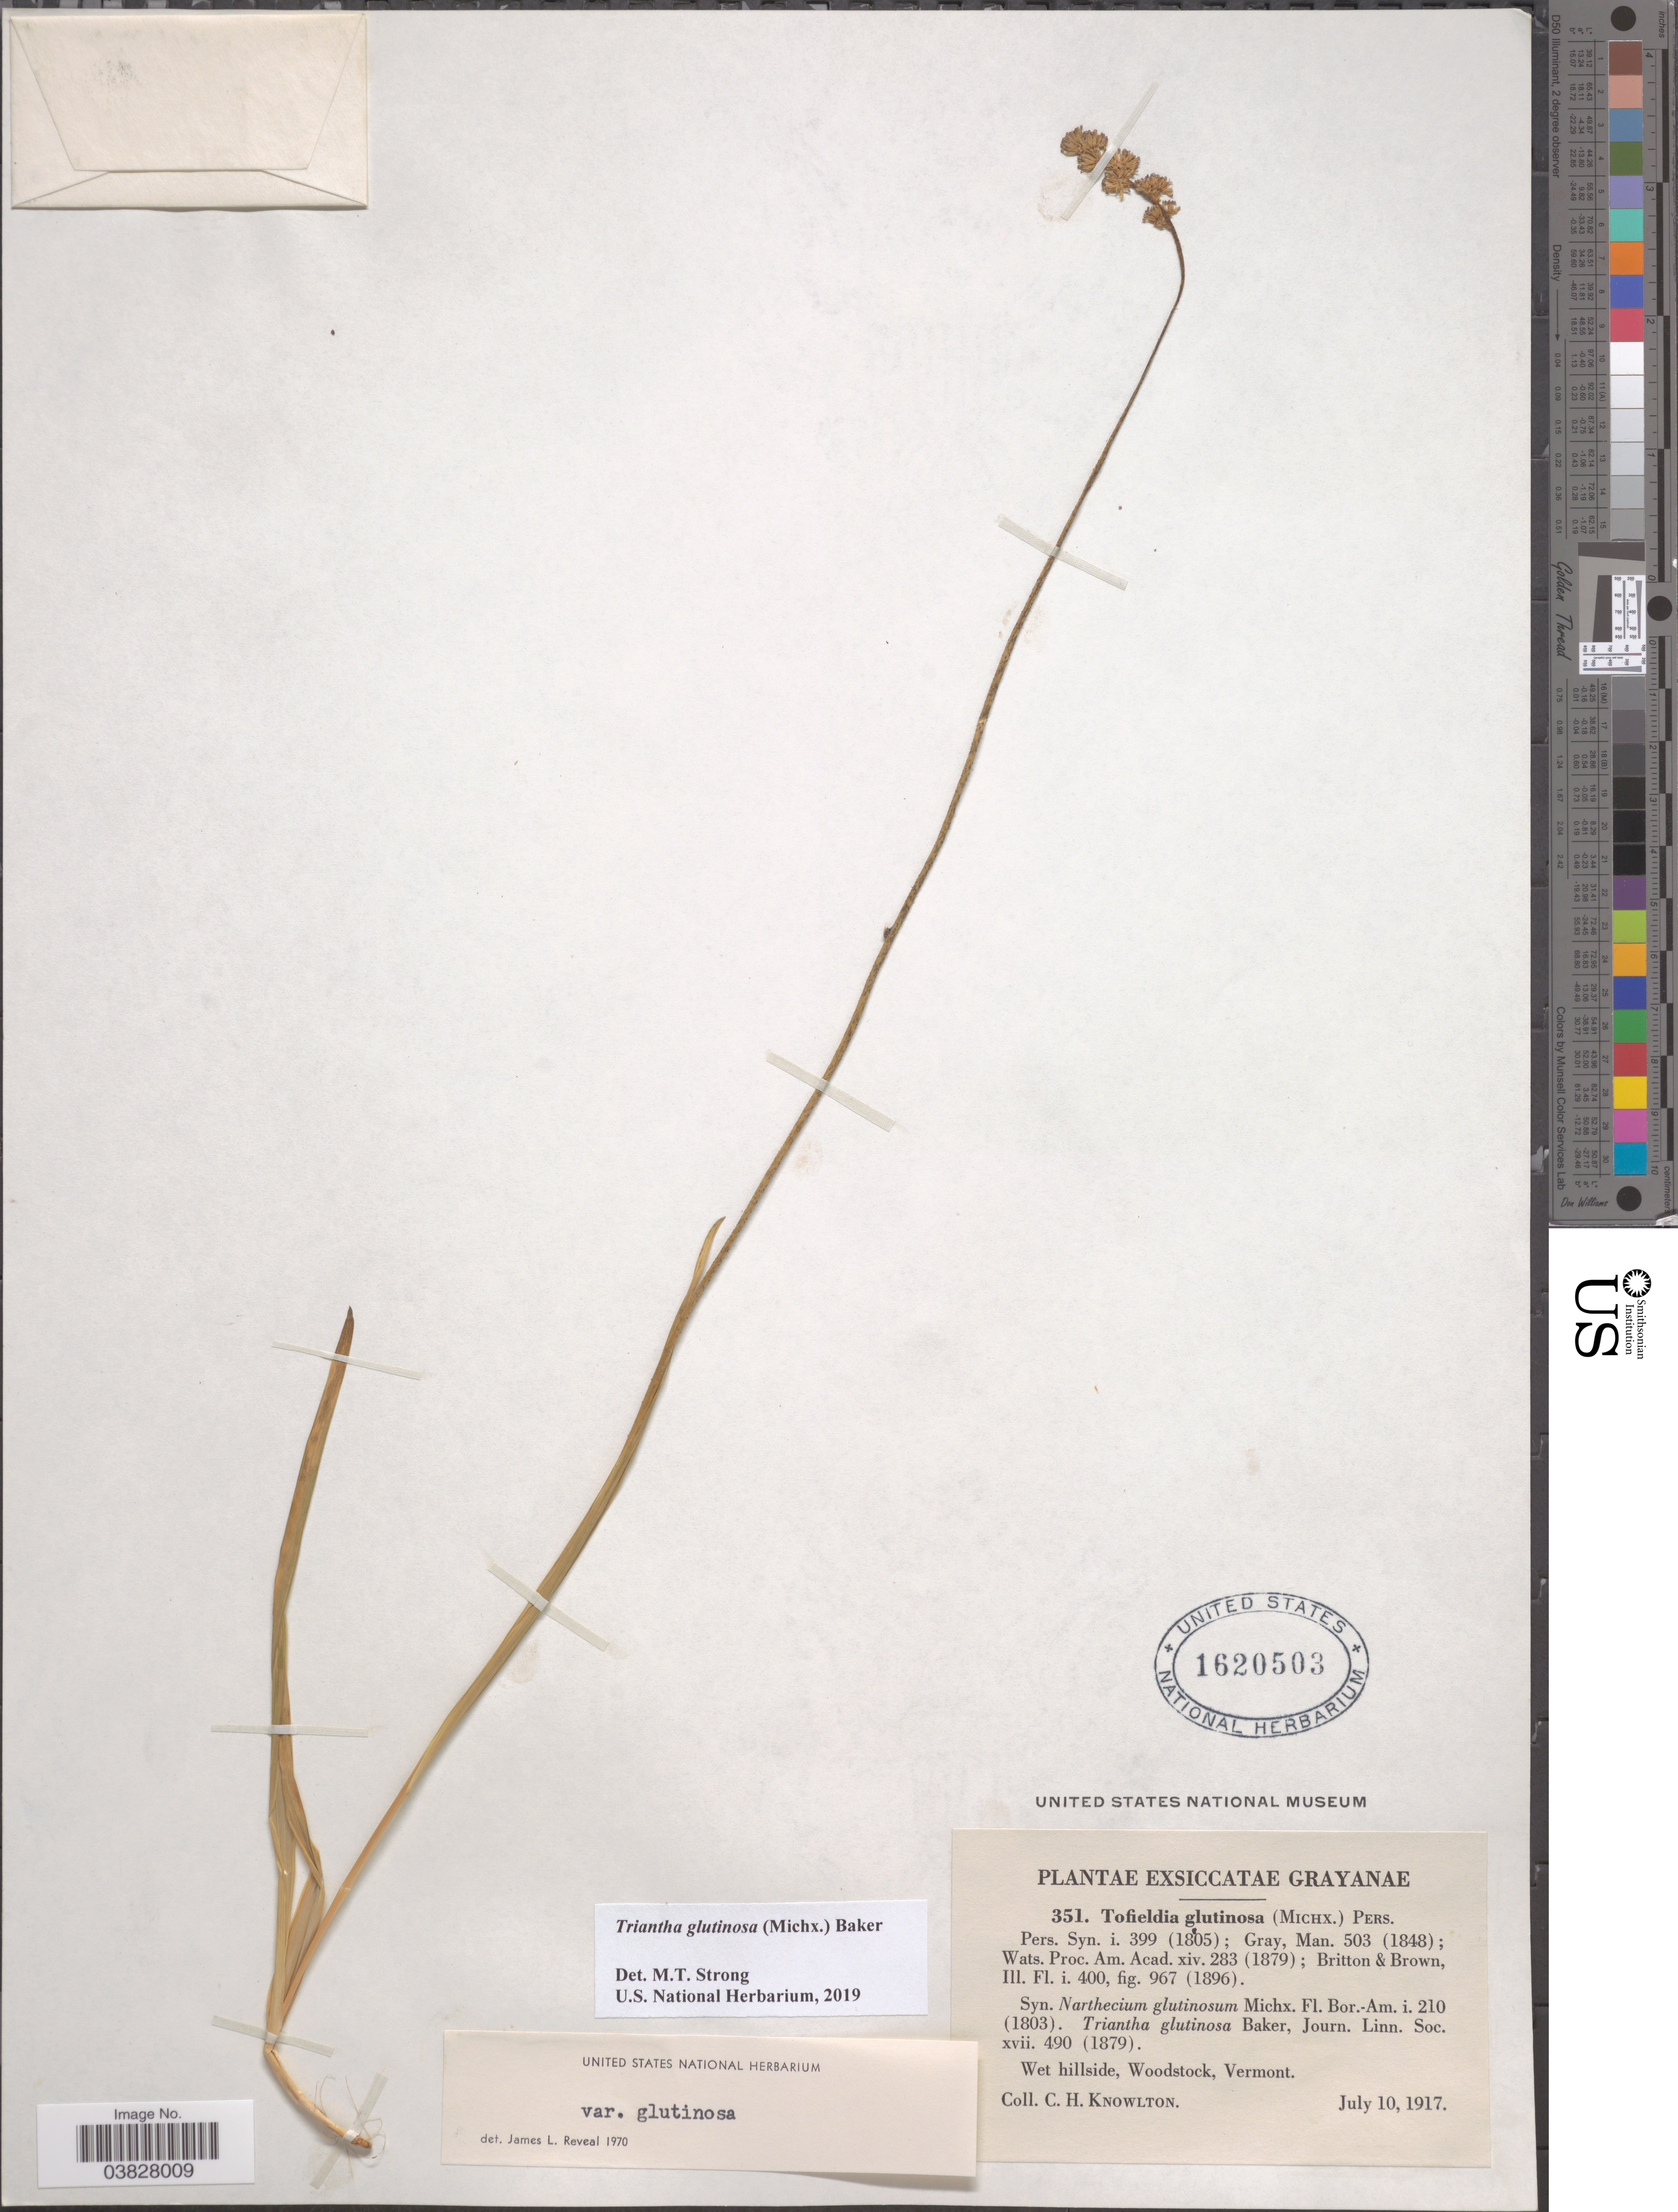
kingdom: Plantae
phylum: Tracheophyta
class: Liliopsida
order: Alismatales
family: Tofieldiaceae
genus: Triantha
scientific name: Triantha glutinosa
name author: (Michx.) Baker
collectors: C. H. Knowlton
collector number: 351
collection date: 1917-07-10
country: United States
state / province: Vermont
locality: Grayanae. Wet hillside, Woodstock.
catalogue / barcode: US 1620503